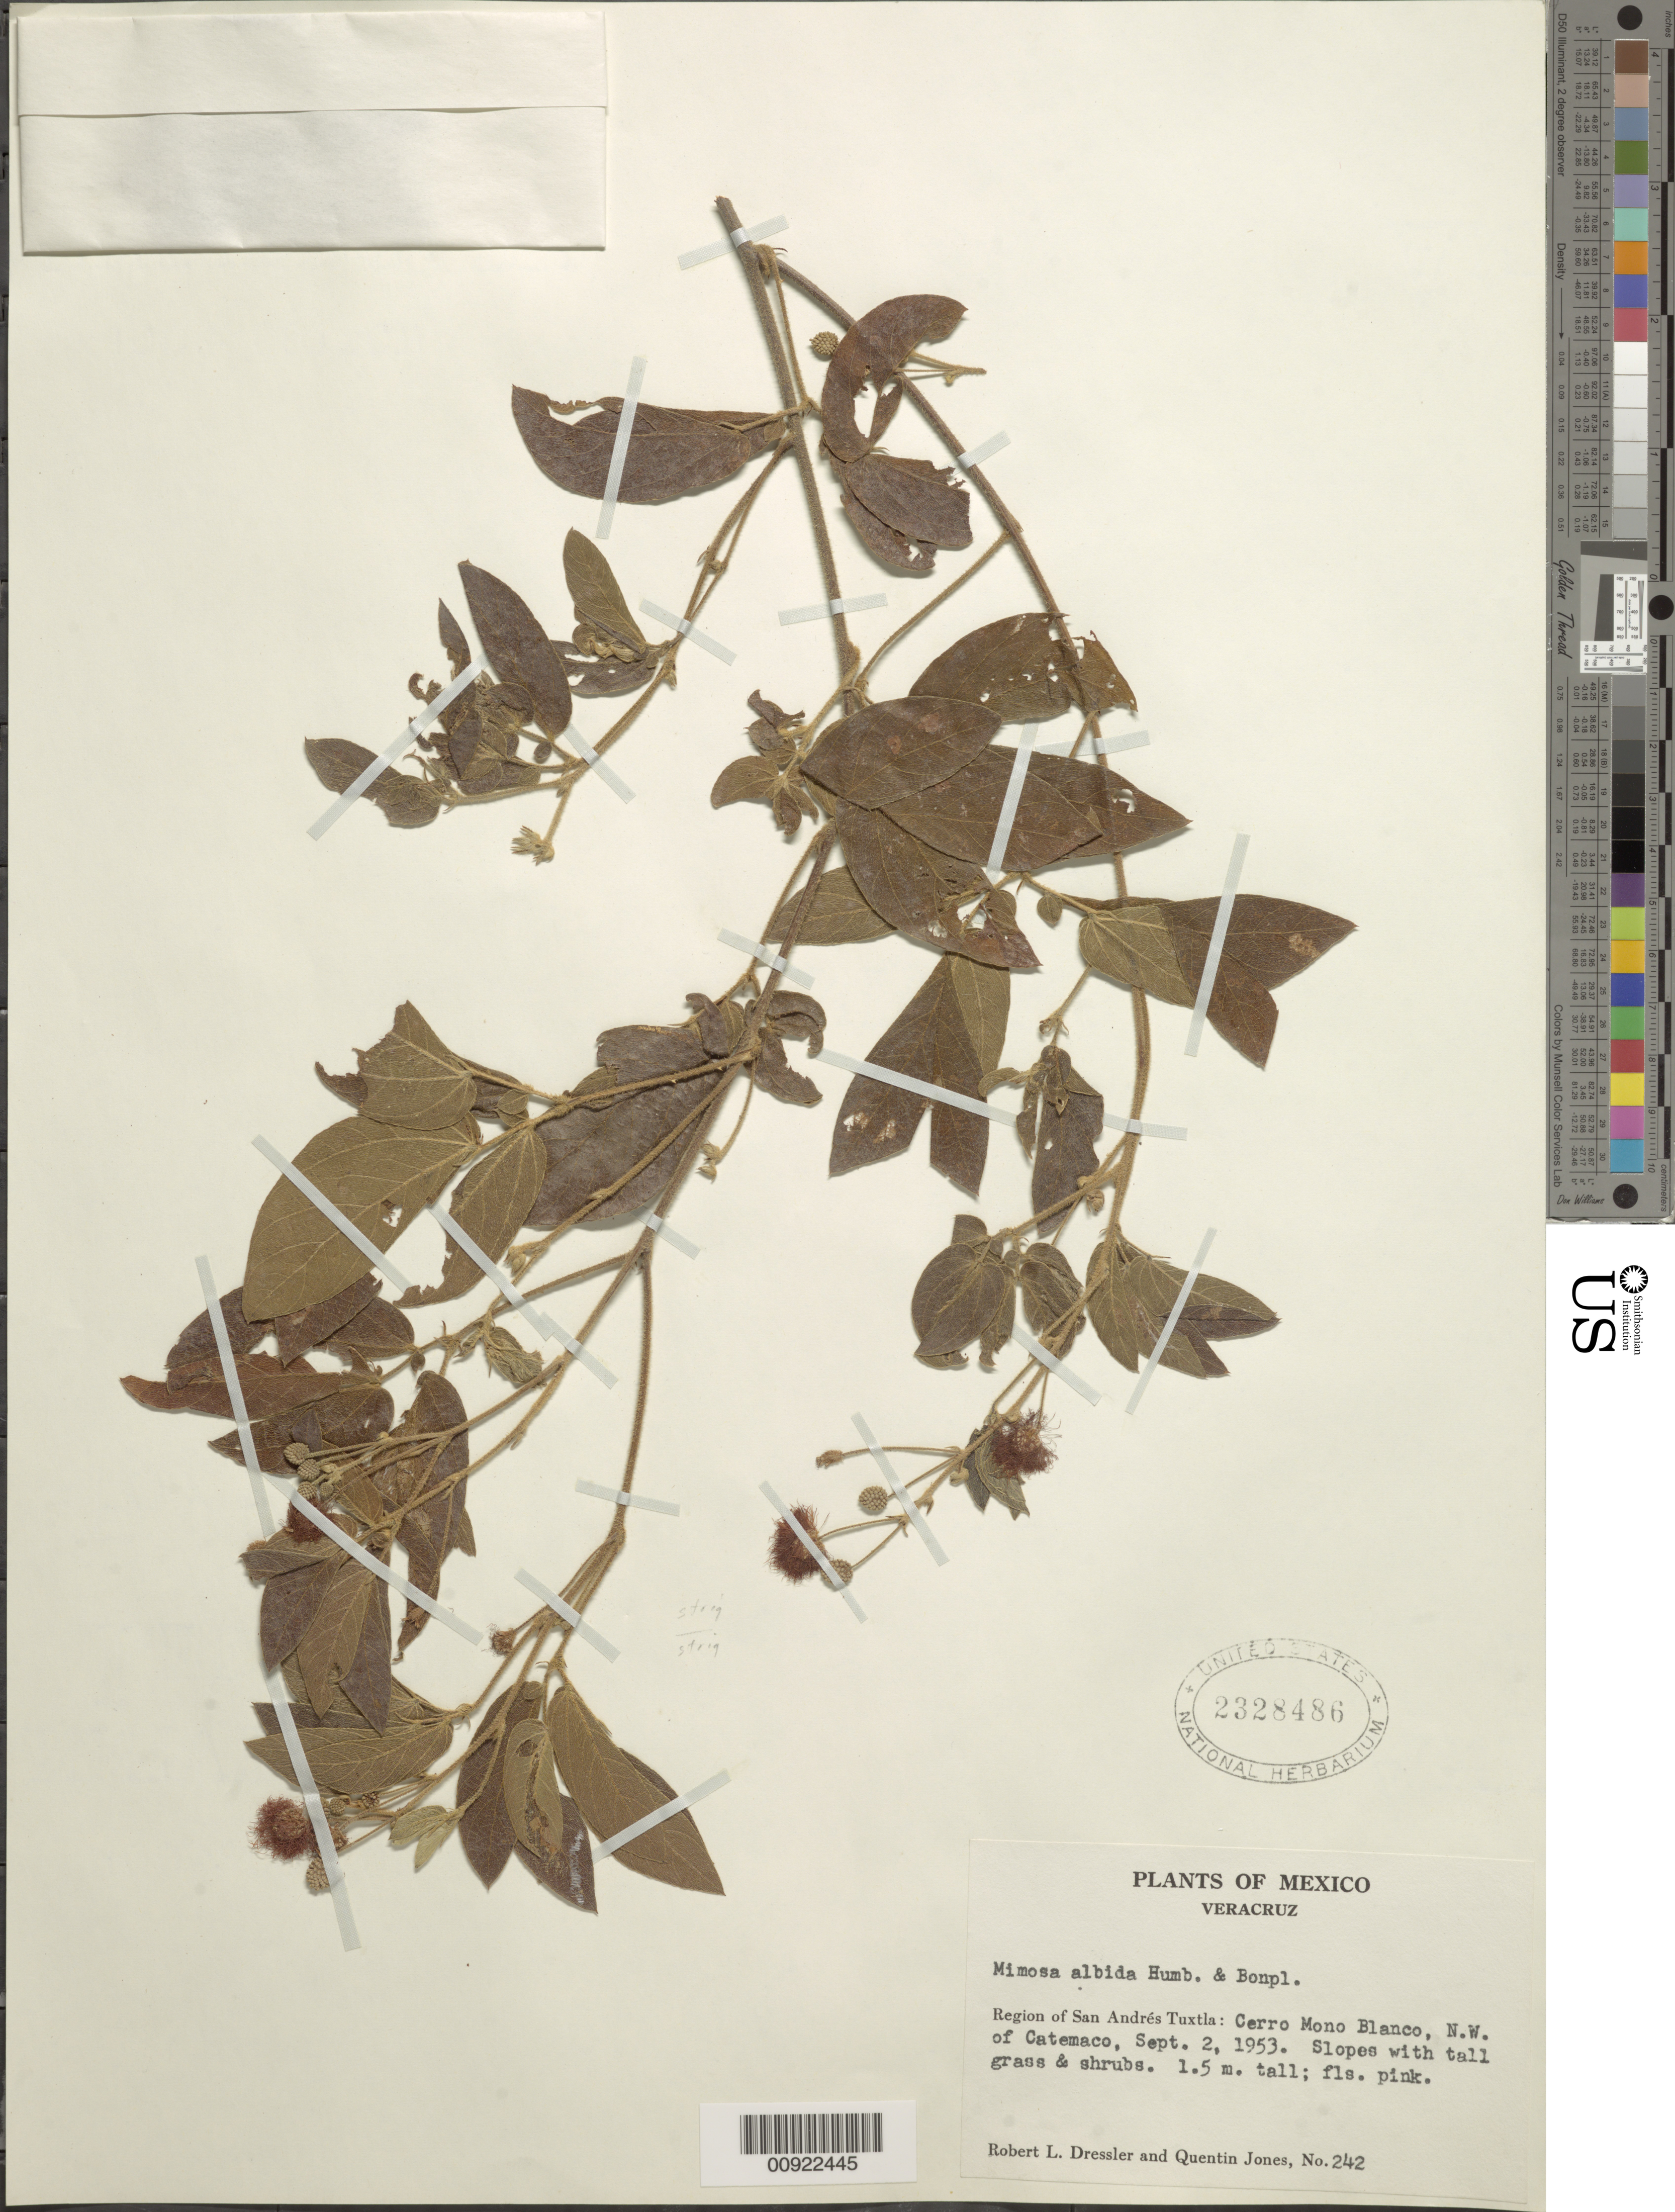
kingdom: Plantae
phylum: Tracheophyta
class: Magnoliopsida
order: Fabales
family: Fabaceae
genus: Mimosa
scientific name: Mimosa albida var. strigosa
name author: (Willd.) B.L. Rob.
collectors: R. Dressler & Q. Jones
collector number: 242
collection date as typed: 02 Sep 1953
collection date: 1953-09-02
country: Mexico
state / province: Veracruz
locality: Region of San Andrés Tuxtla: Cerro Mono Blanco, NW of Catemaco.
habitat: Slopes with tall grass & shrubs.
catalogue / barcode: US 2328486